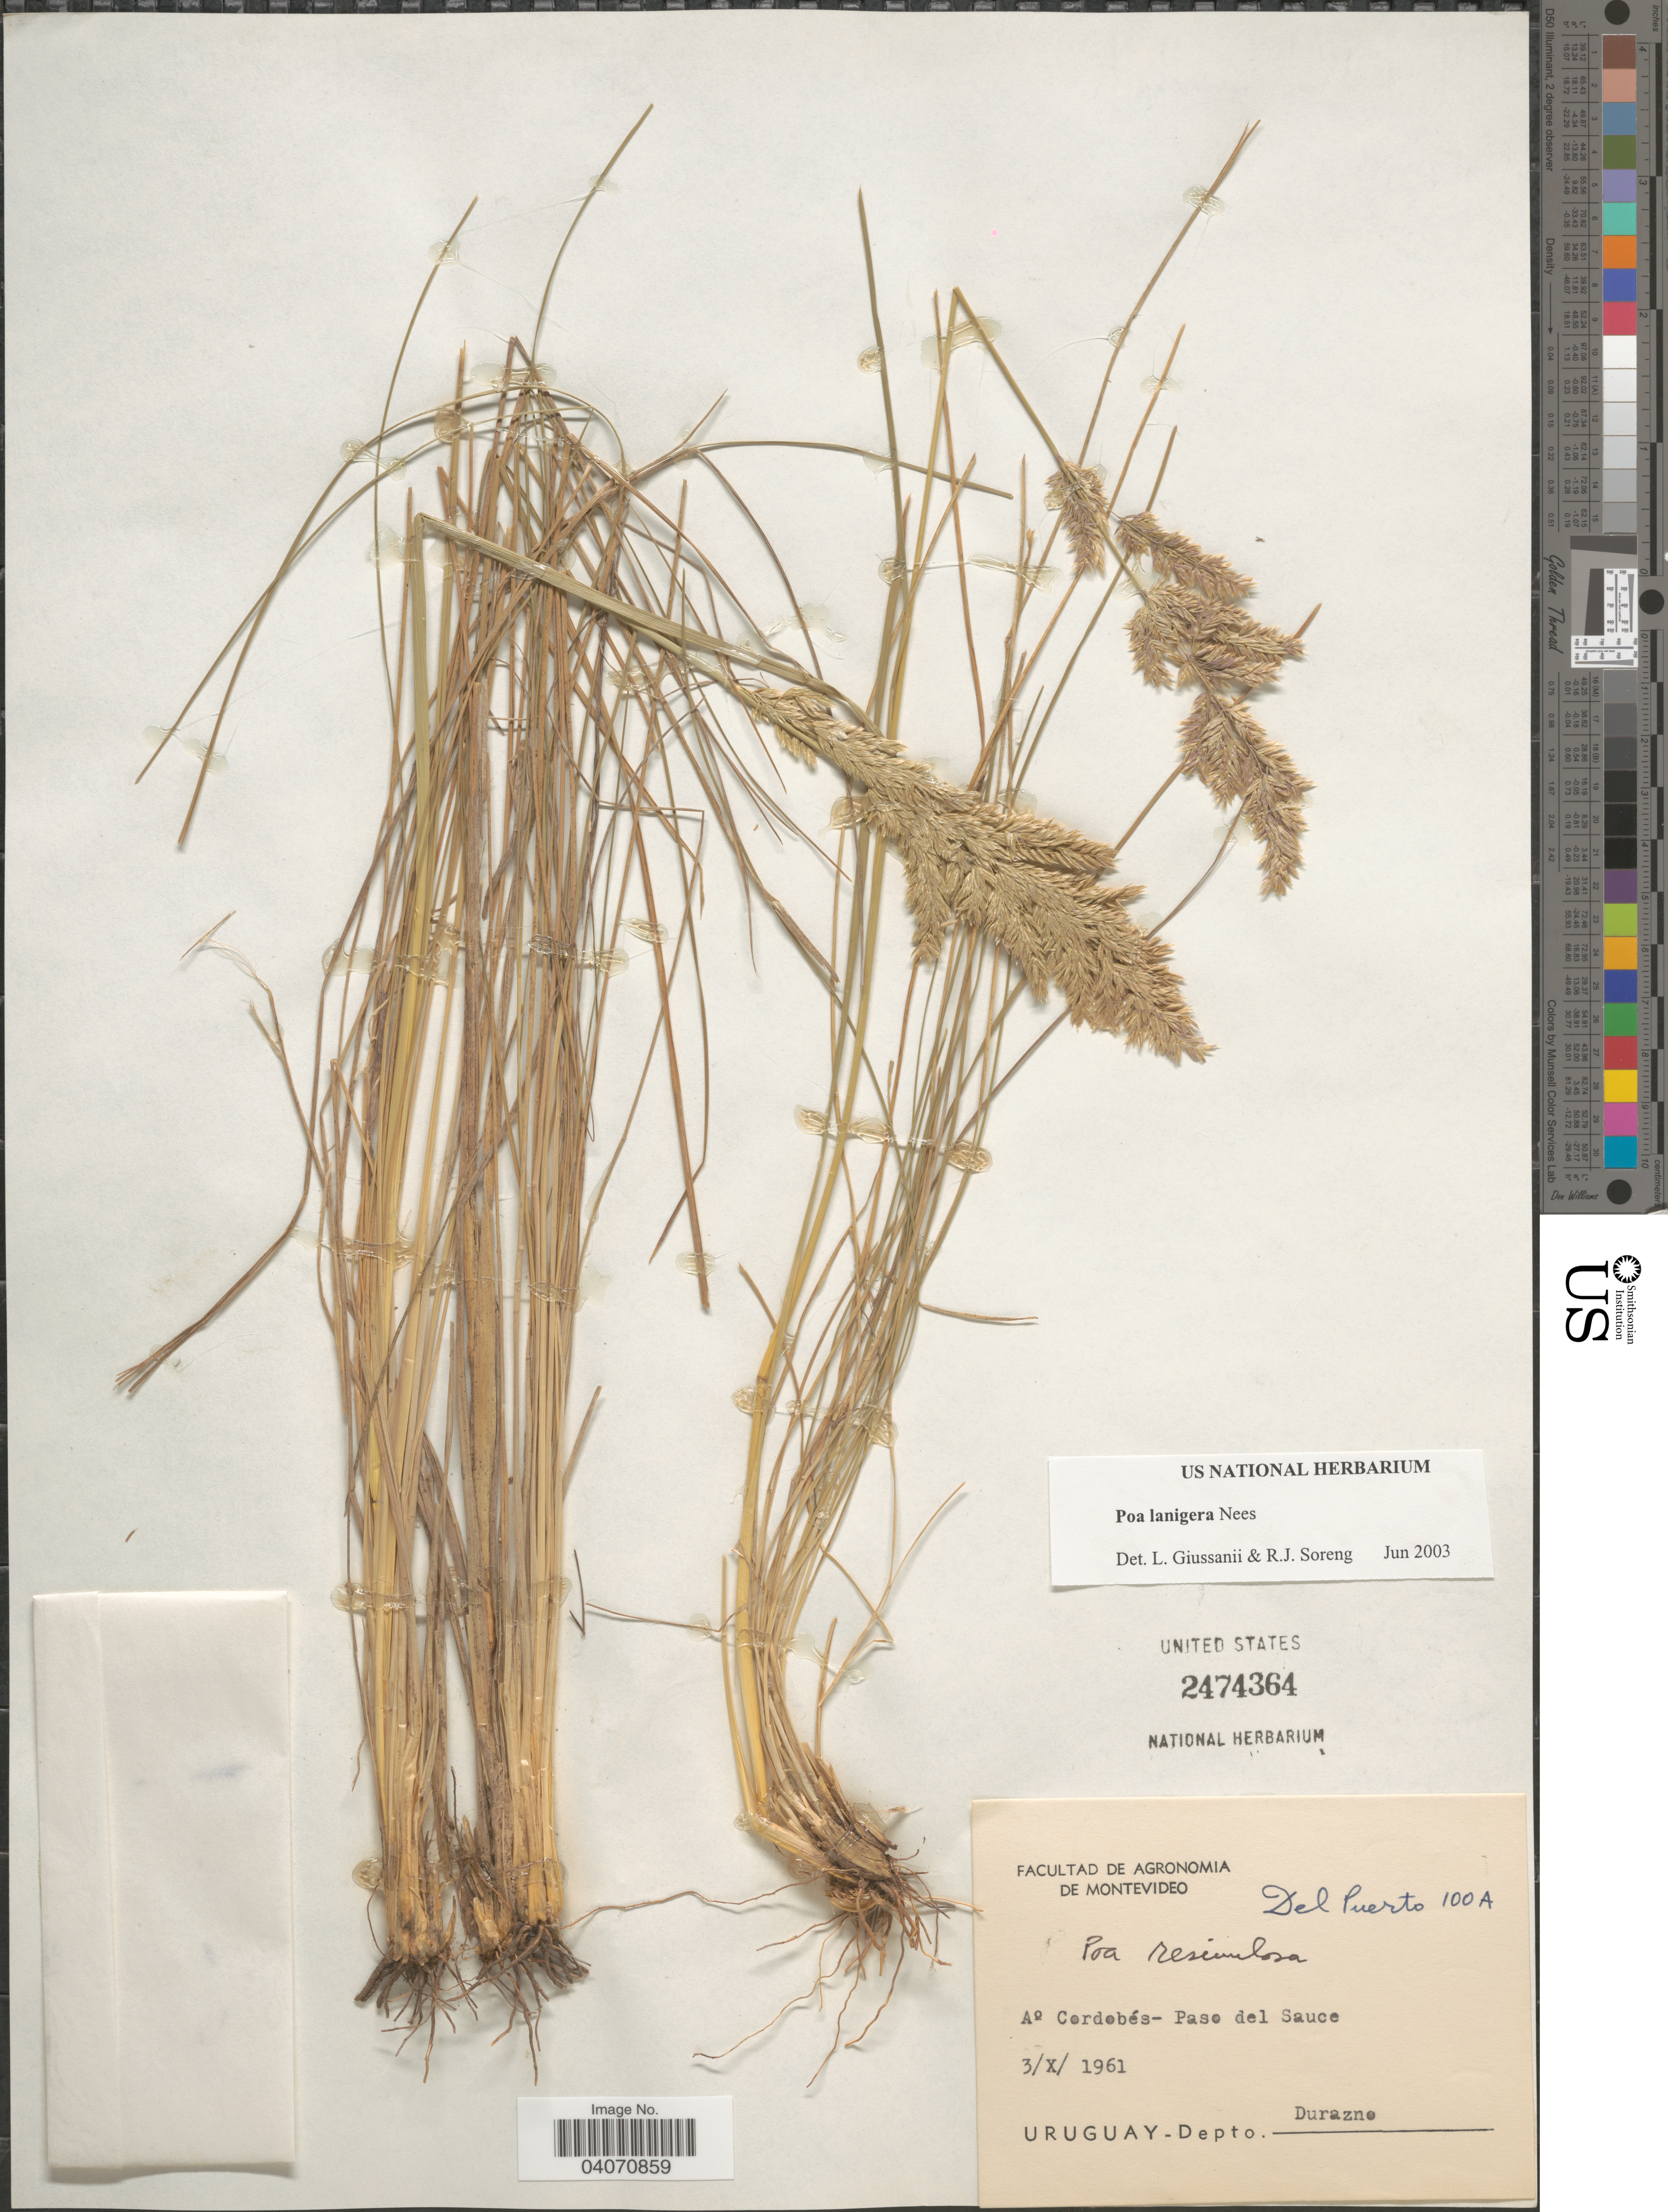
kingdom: Plantae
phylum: Tracheophyta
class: Liliopsida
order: Poales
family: Poaceae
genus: Poa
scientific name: Poa lanigera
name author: Nees in Mart.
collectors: Del Puerto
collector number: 100A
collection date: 1961-10-03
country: Uruguay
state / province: Durazno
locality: A° Cordobés - Paso del Sauce. Depto. Durazno.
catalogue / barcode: US 2474364